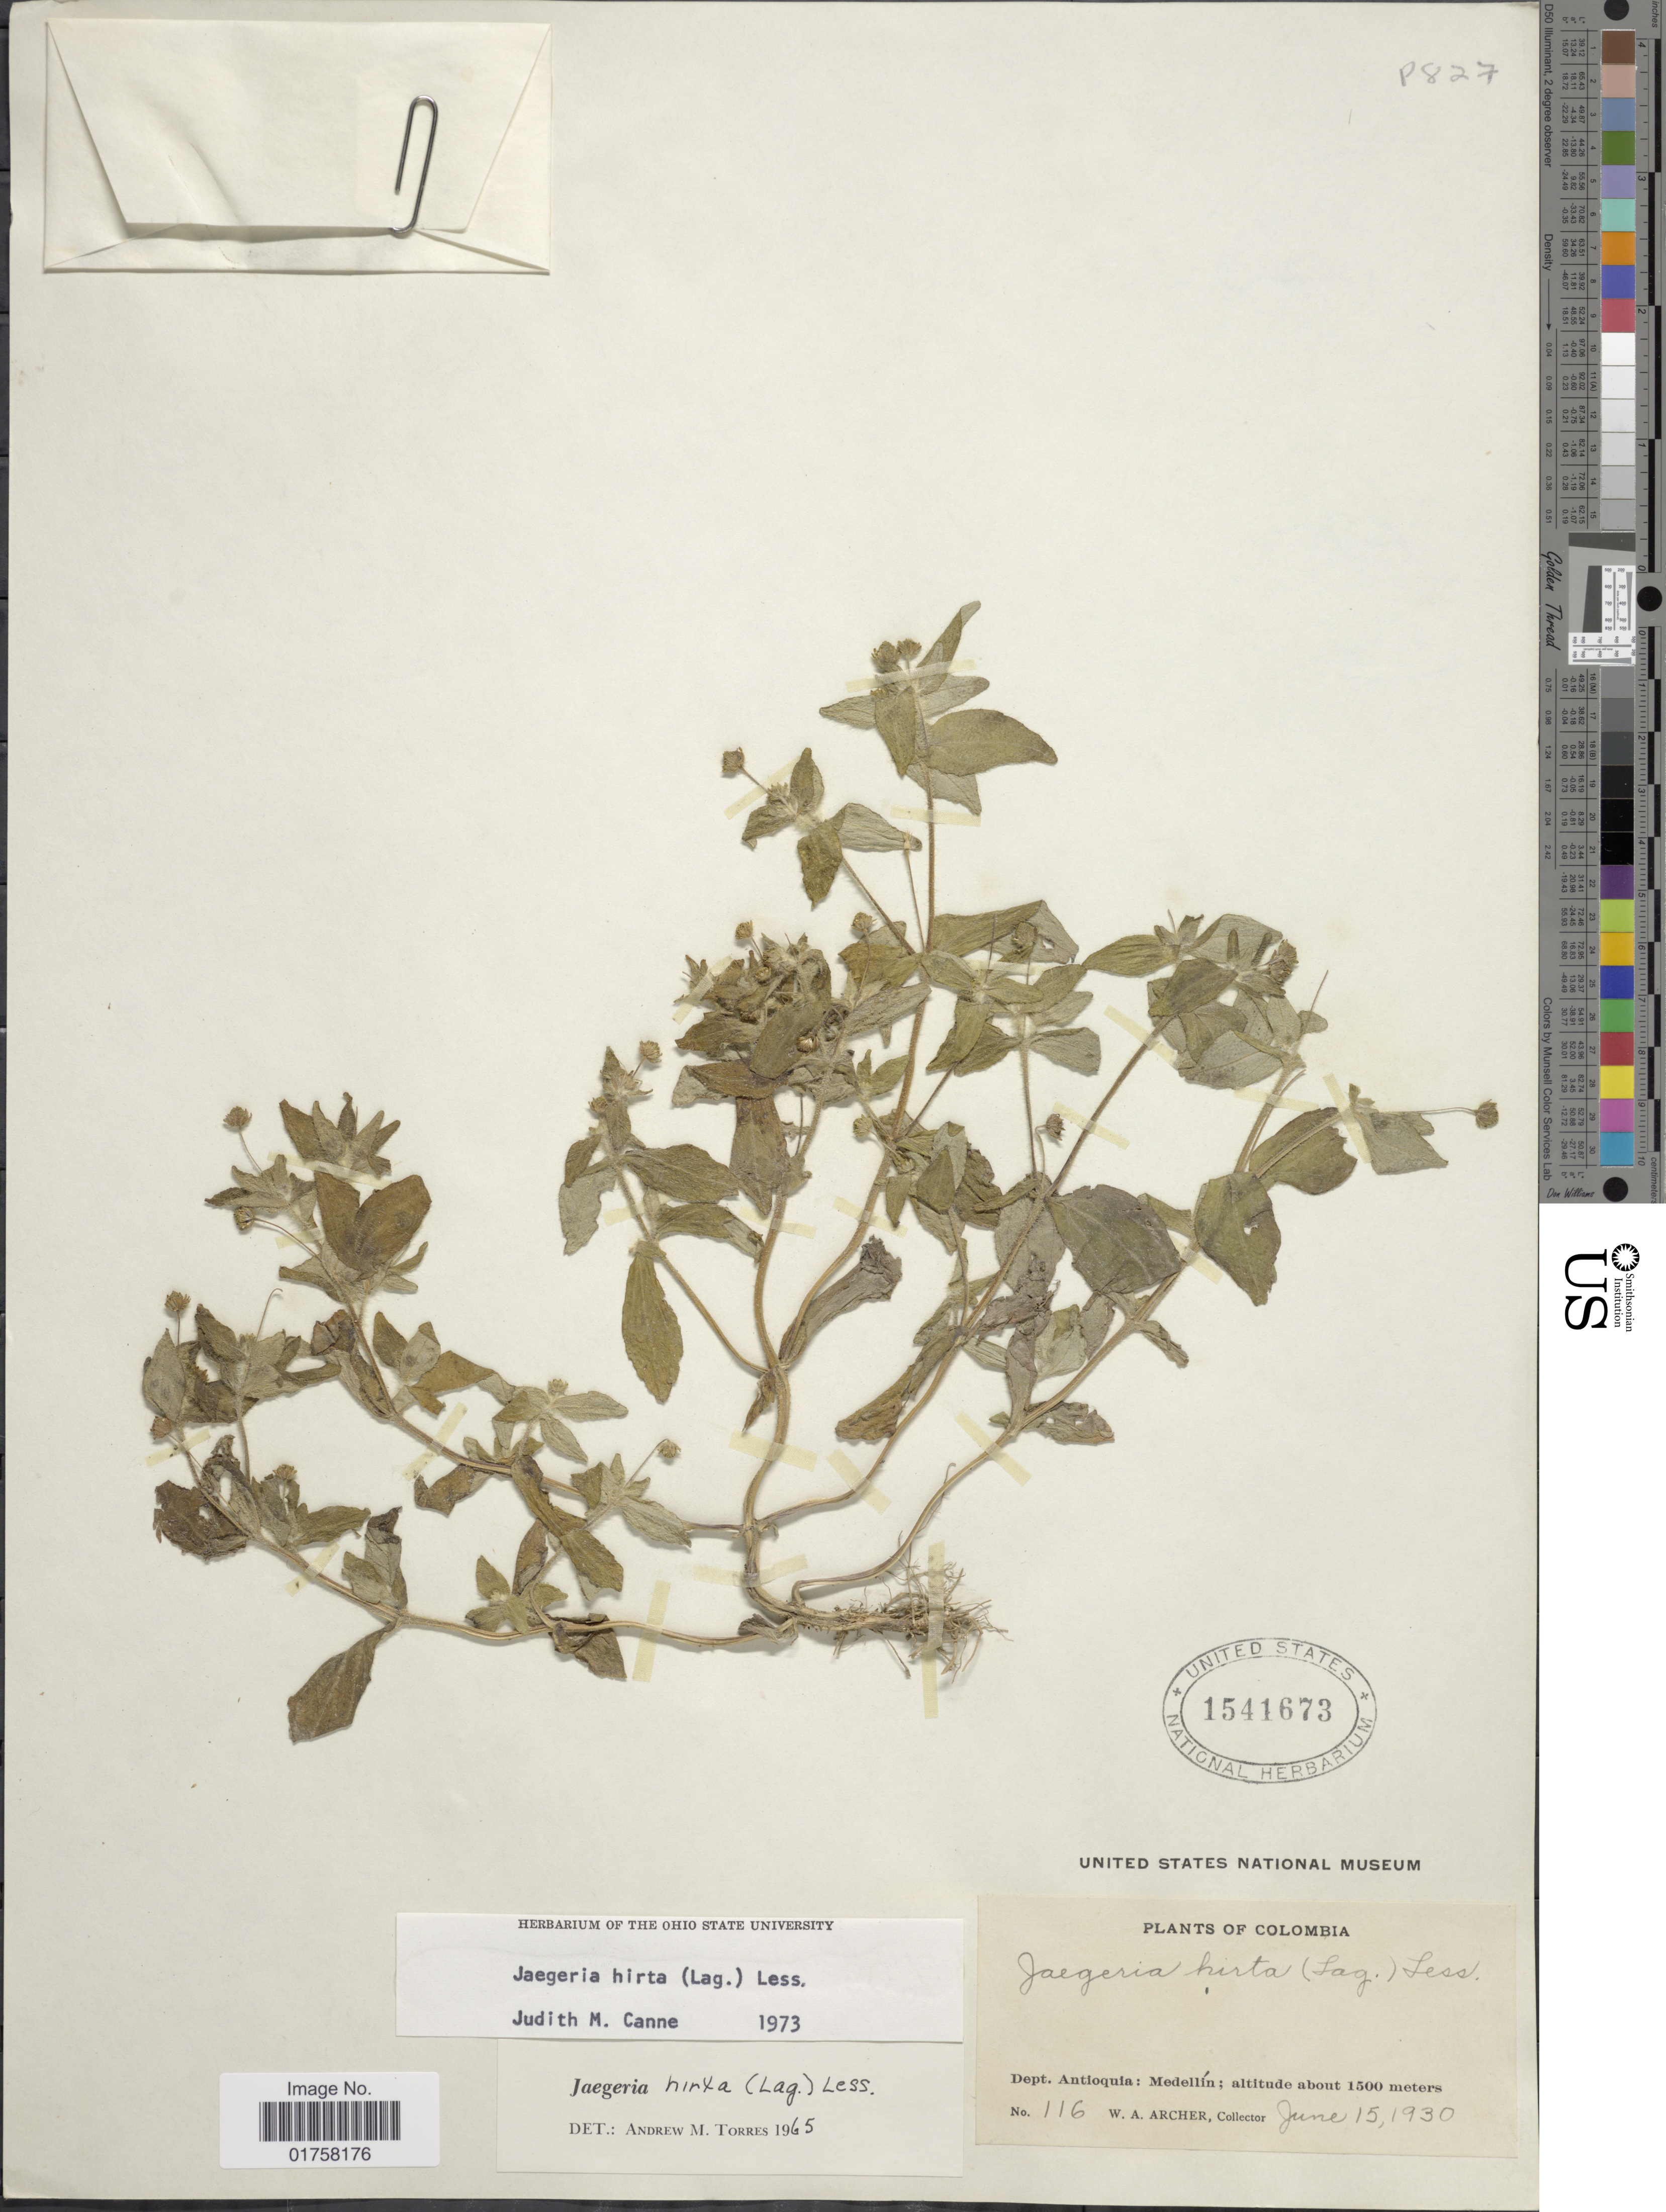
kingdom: Plantae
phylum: Tracheophyta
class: Magnoliopsida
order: Asterales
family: Asteraceae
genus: Jaegeria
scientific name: Jaegeria hirta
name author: (Lag.) Less.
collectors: W. A. Archer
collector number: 116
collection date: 1930-06-15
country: Colombia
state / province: Antioquia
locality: Medellín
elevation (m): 1500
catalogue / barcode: US 1541673